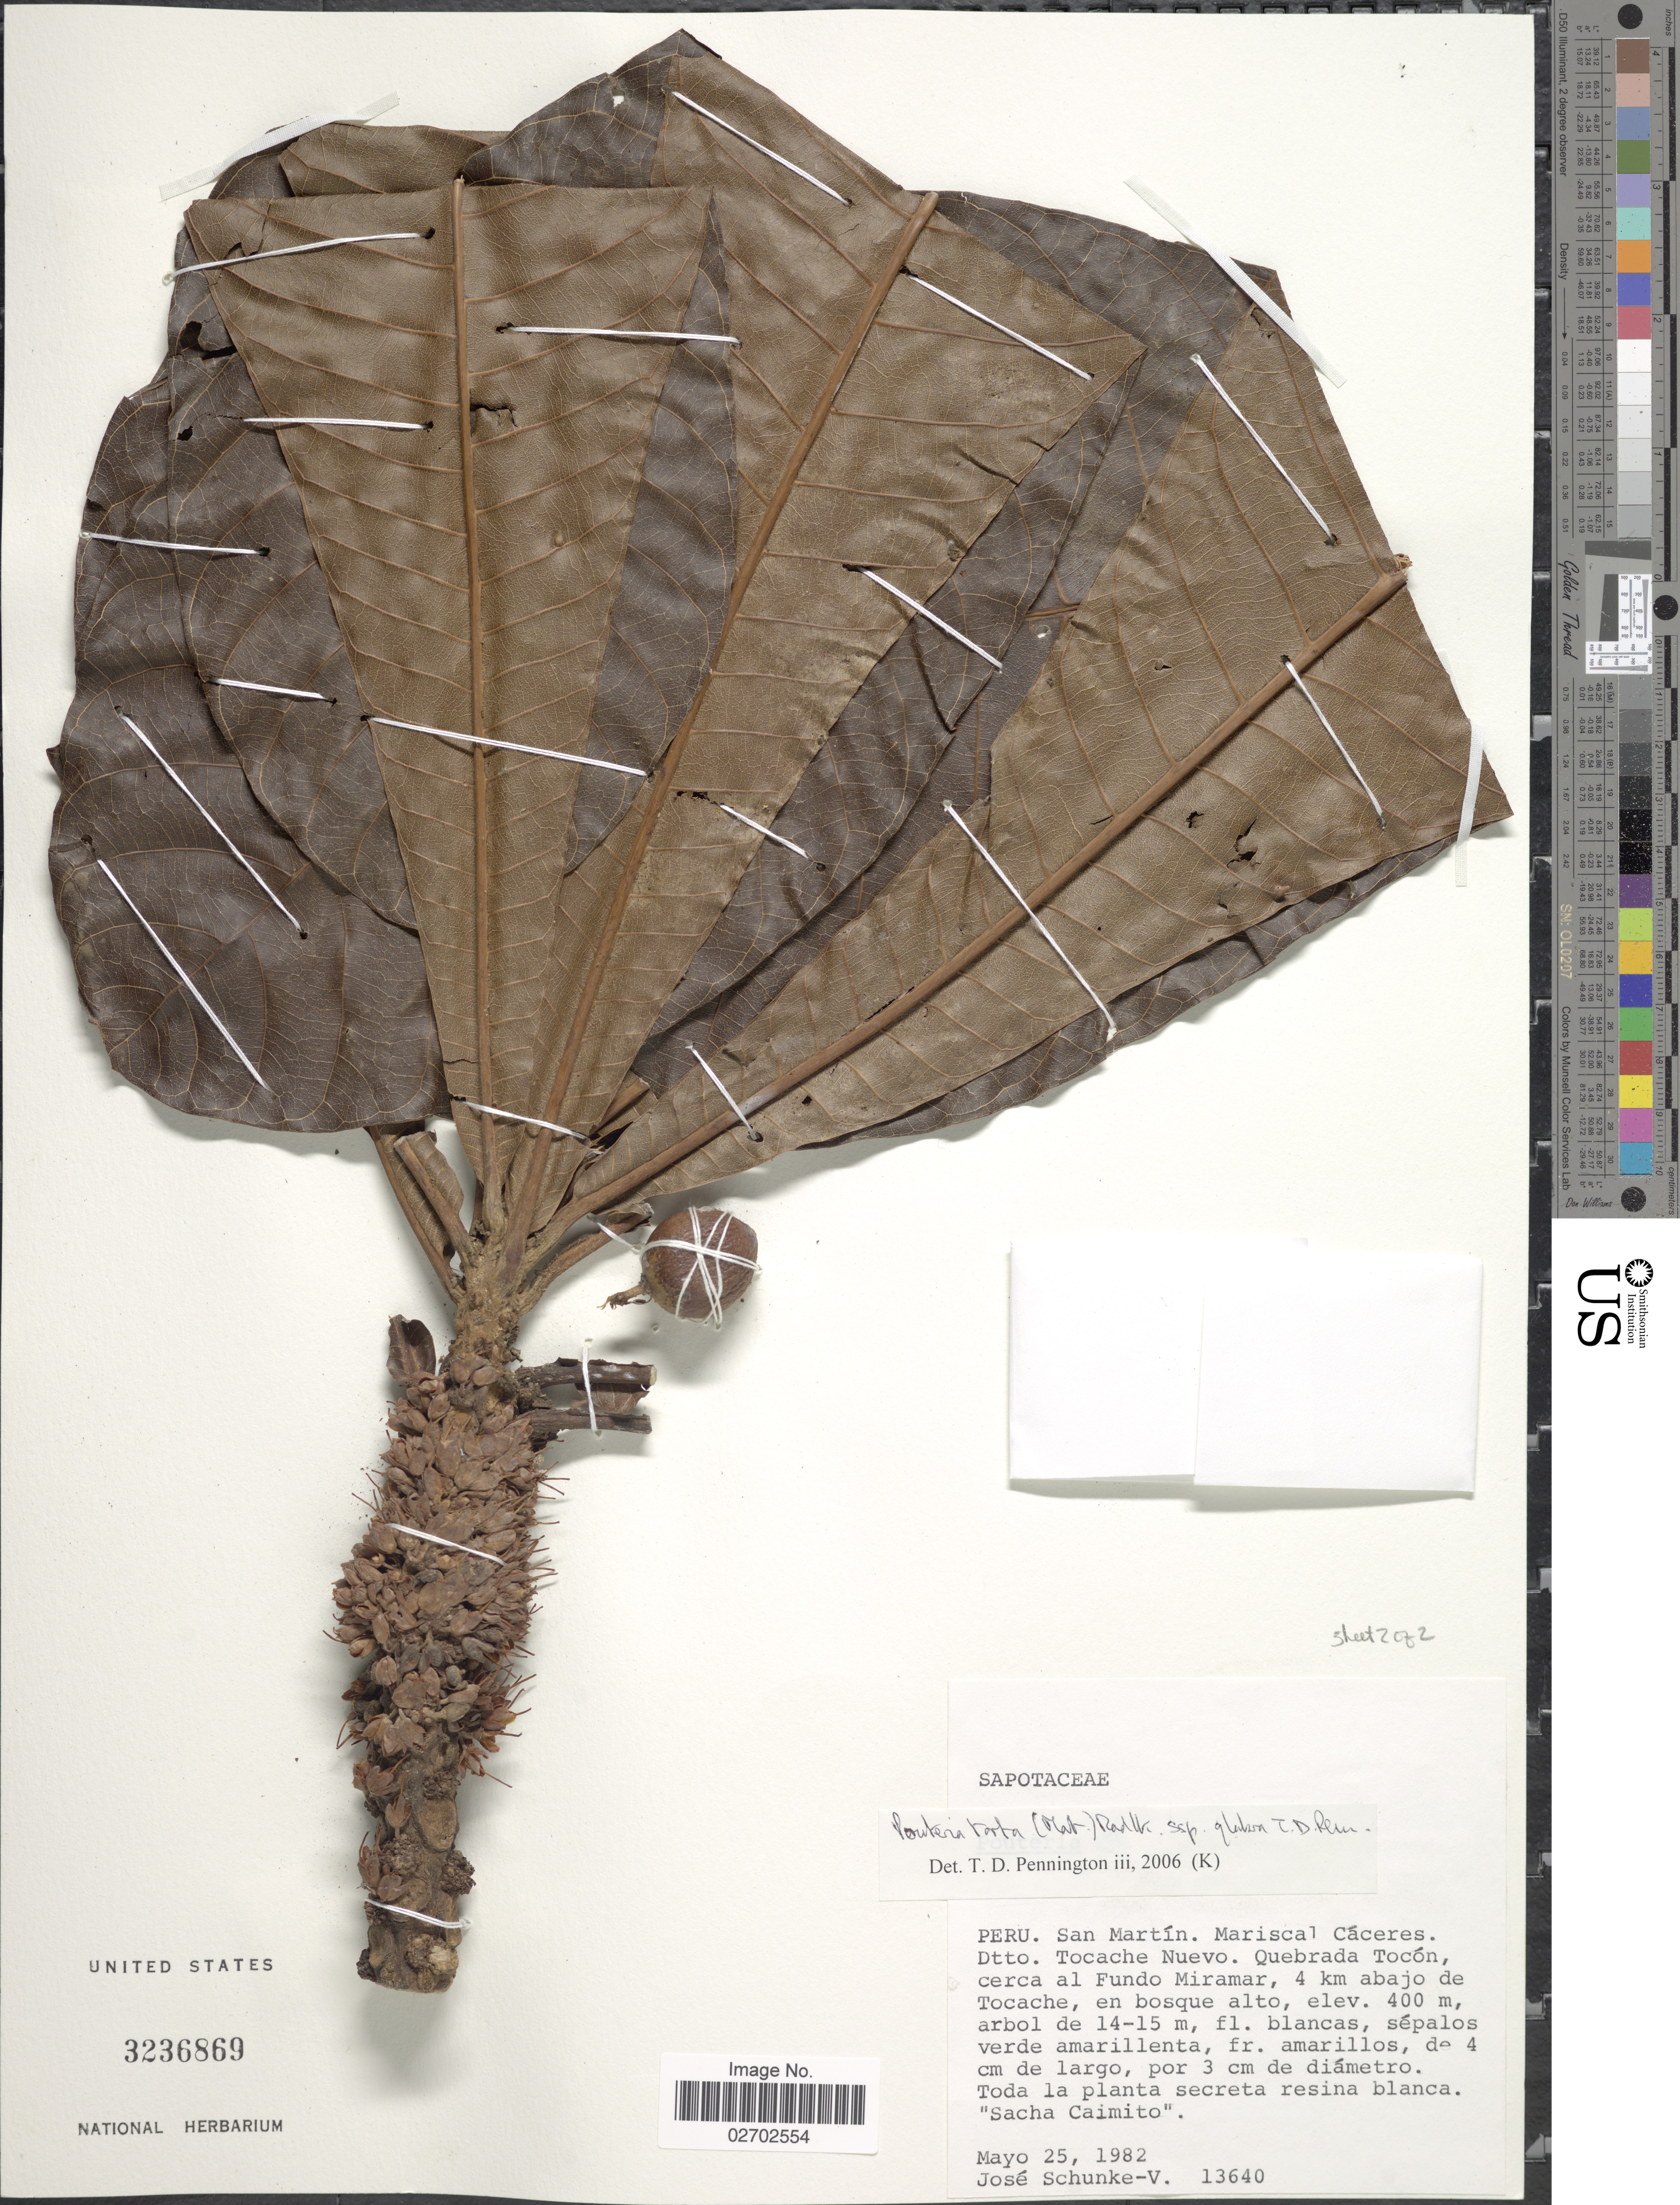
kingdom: Plantae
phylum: Tracheophyta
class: Magnoliopsida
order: Ericales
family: Sapotaceae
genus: Pouteria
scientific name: Pouteria torta subsp. glabra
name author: T.D. Penn.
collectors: J. Schunke Vigo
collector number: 13640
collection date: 1982-05-25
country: Peru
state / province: San Martín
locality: Mariscal Cáceres. Dtto. Tocache Nuevo. Quebrada Tocón, cerca al Fundo Miramar, 4 km abajo de Tocache, en bosque alto.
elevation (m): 400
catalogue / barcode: US 3236869